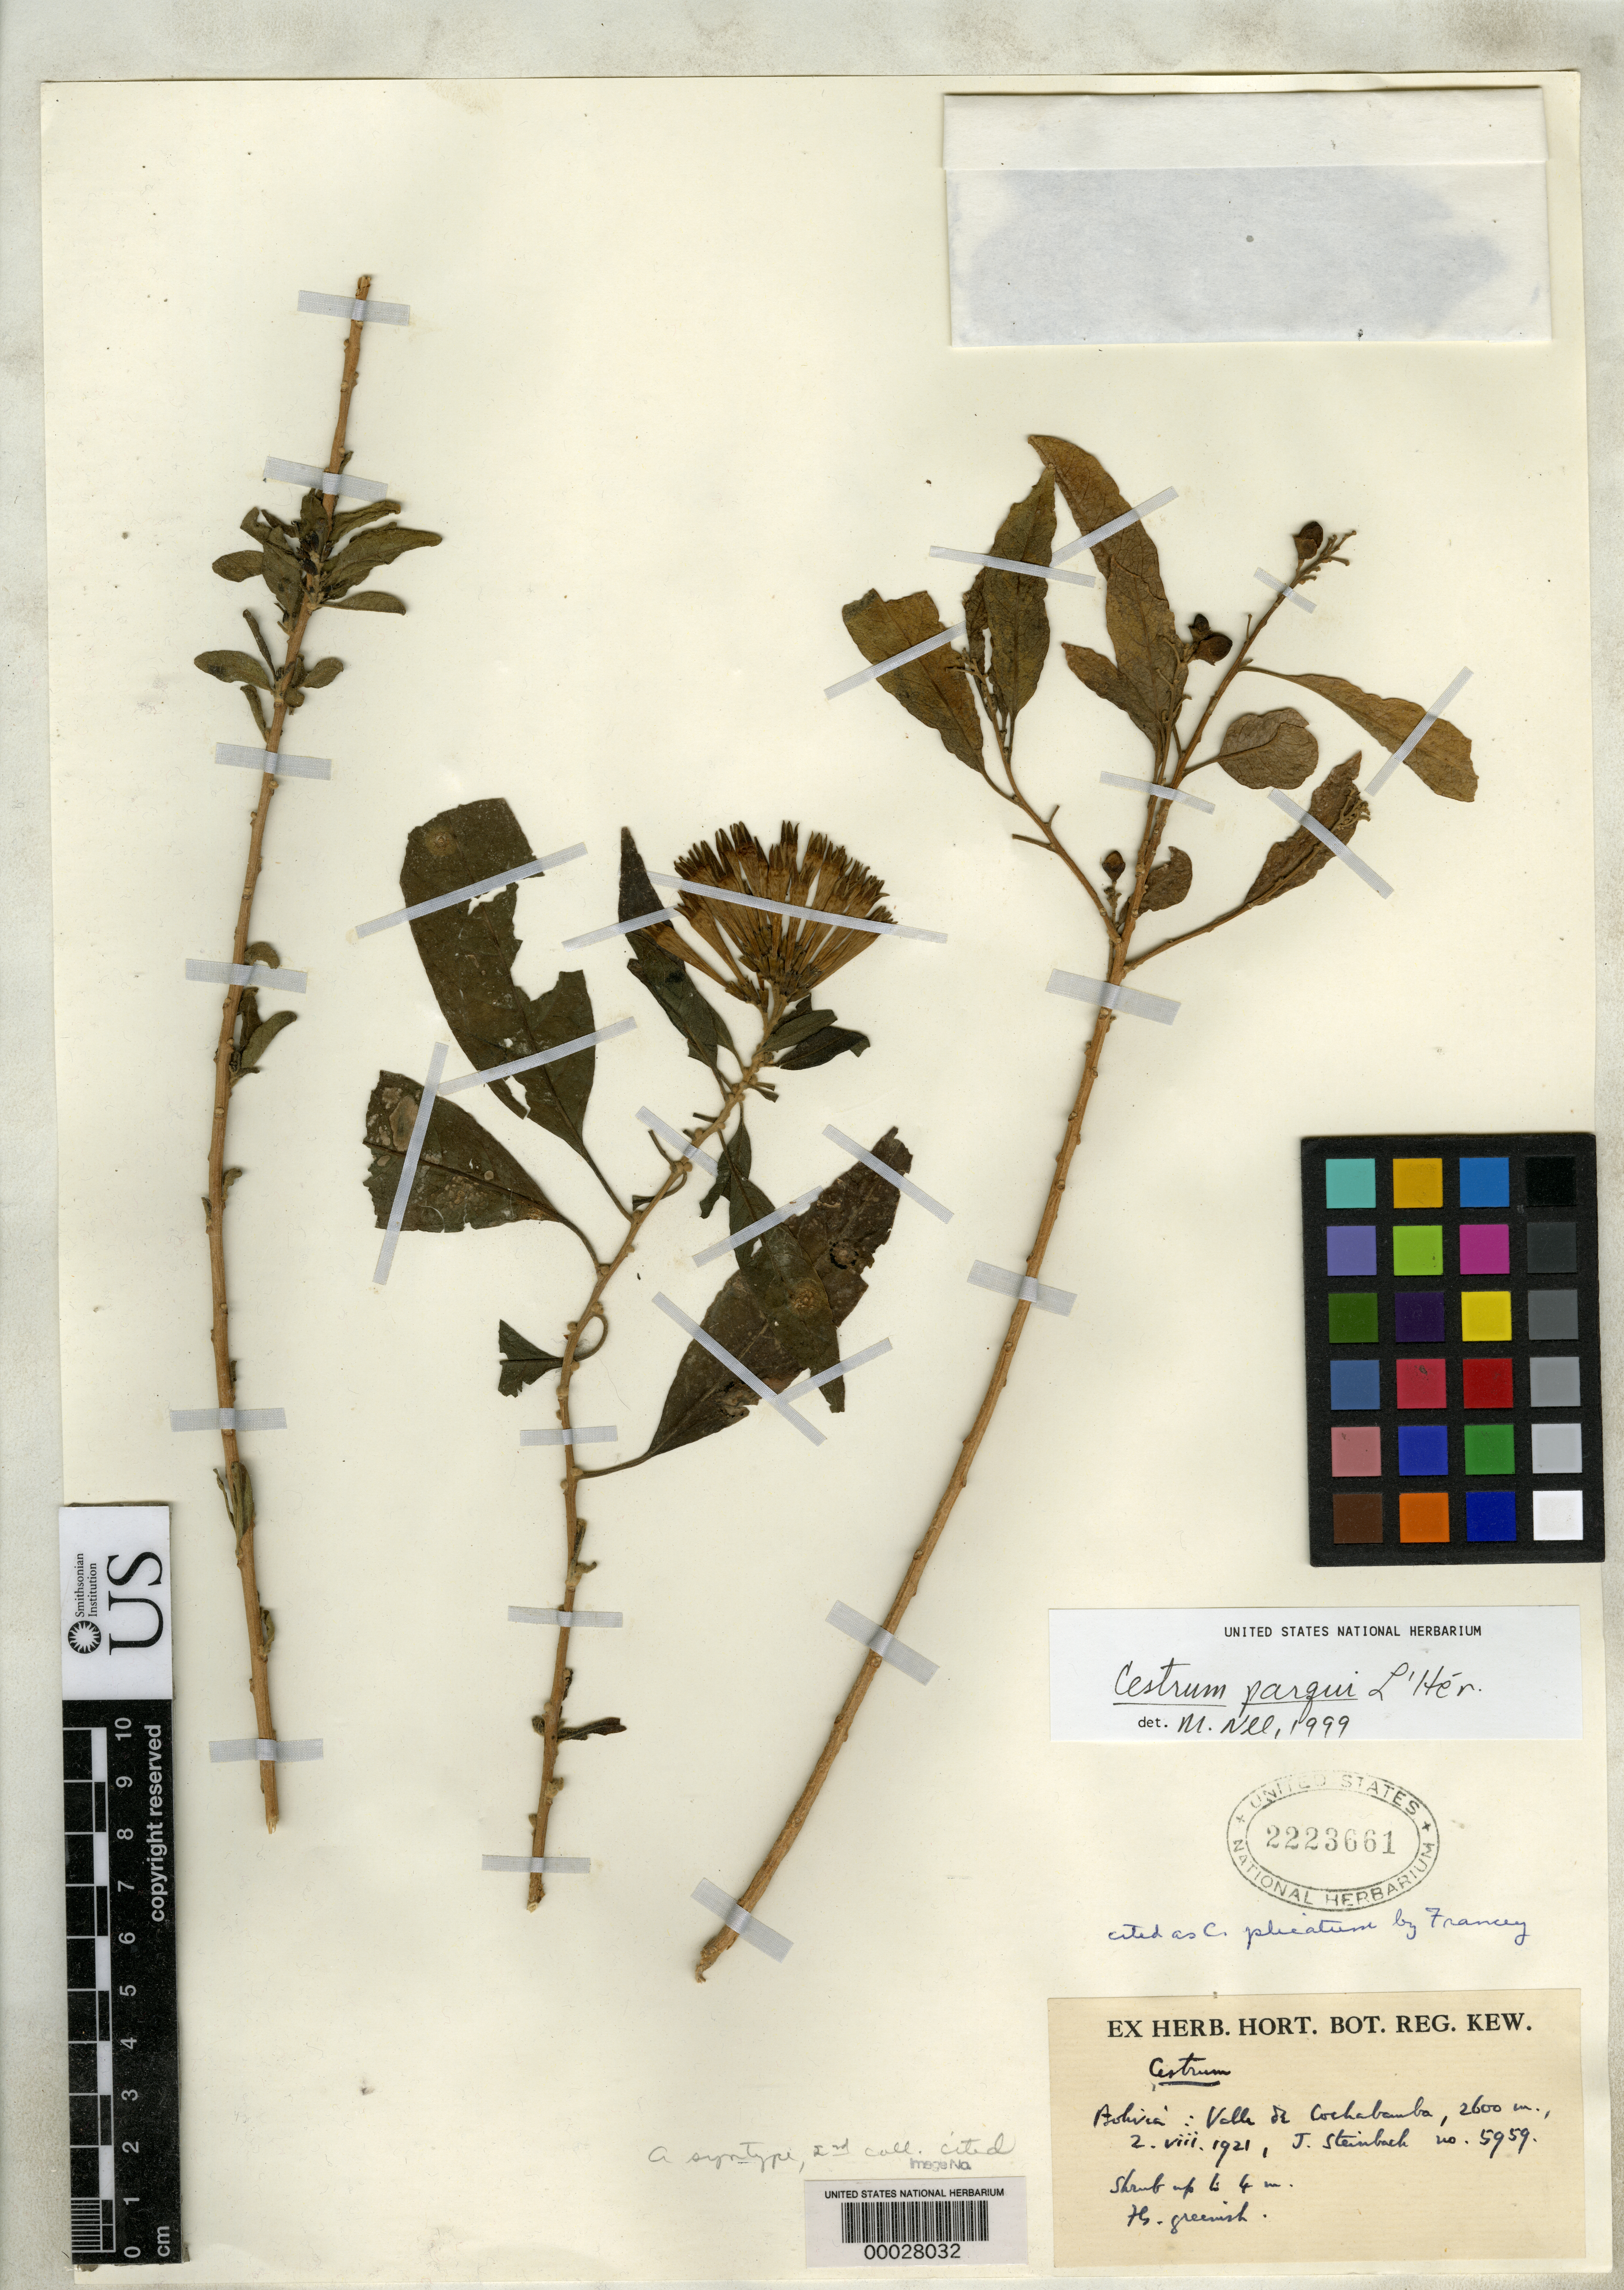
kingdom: Plantae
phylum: Tracheophyta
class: Magnoliopsida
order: Solanales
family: Solanaceae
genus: Cestrum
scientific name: Cestrum plicatum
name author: Francey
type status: Isosyntype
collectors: J. Steinbach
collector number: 5959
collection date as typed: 02 Aug 1921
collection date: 1921-08-02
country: Bolivia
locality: Valley of Cochabamba.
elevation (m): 2600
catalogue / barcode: US 2223661